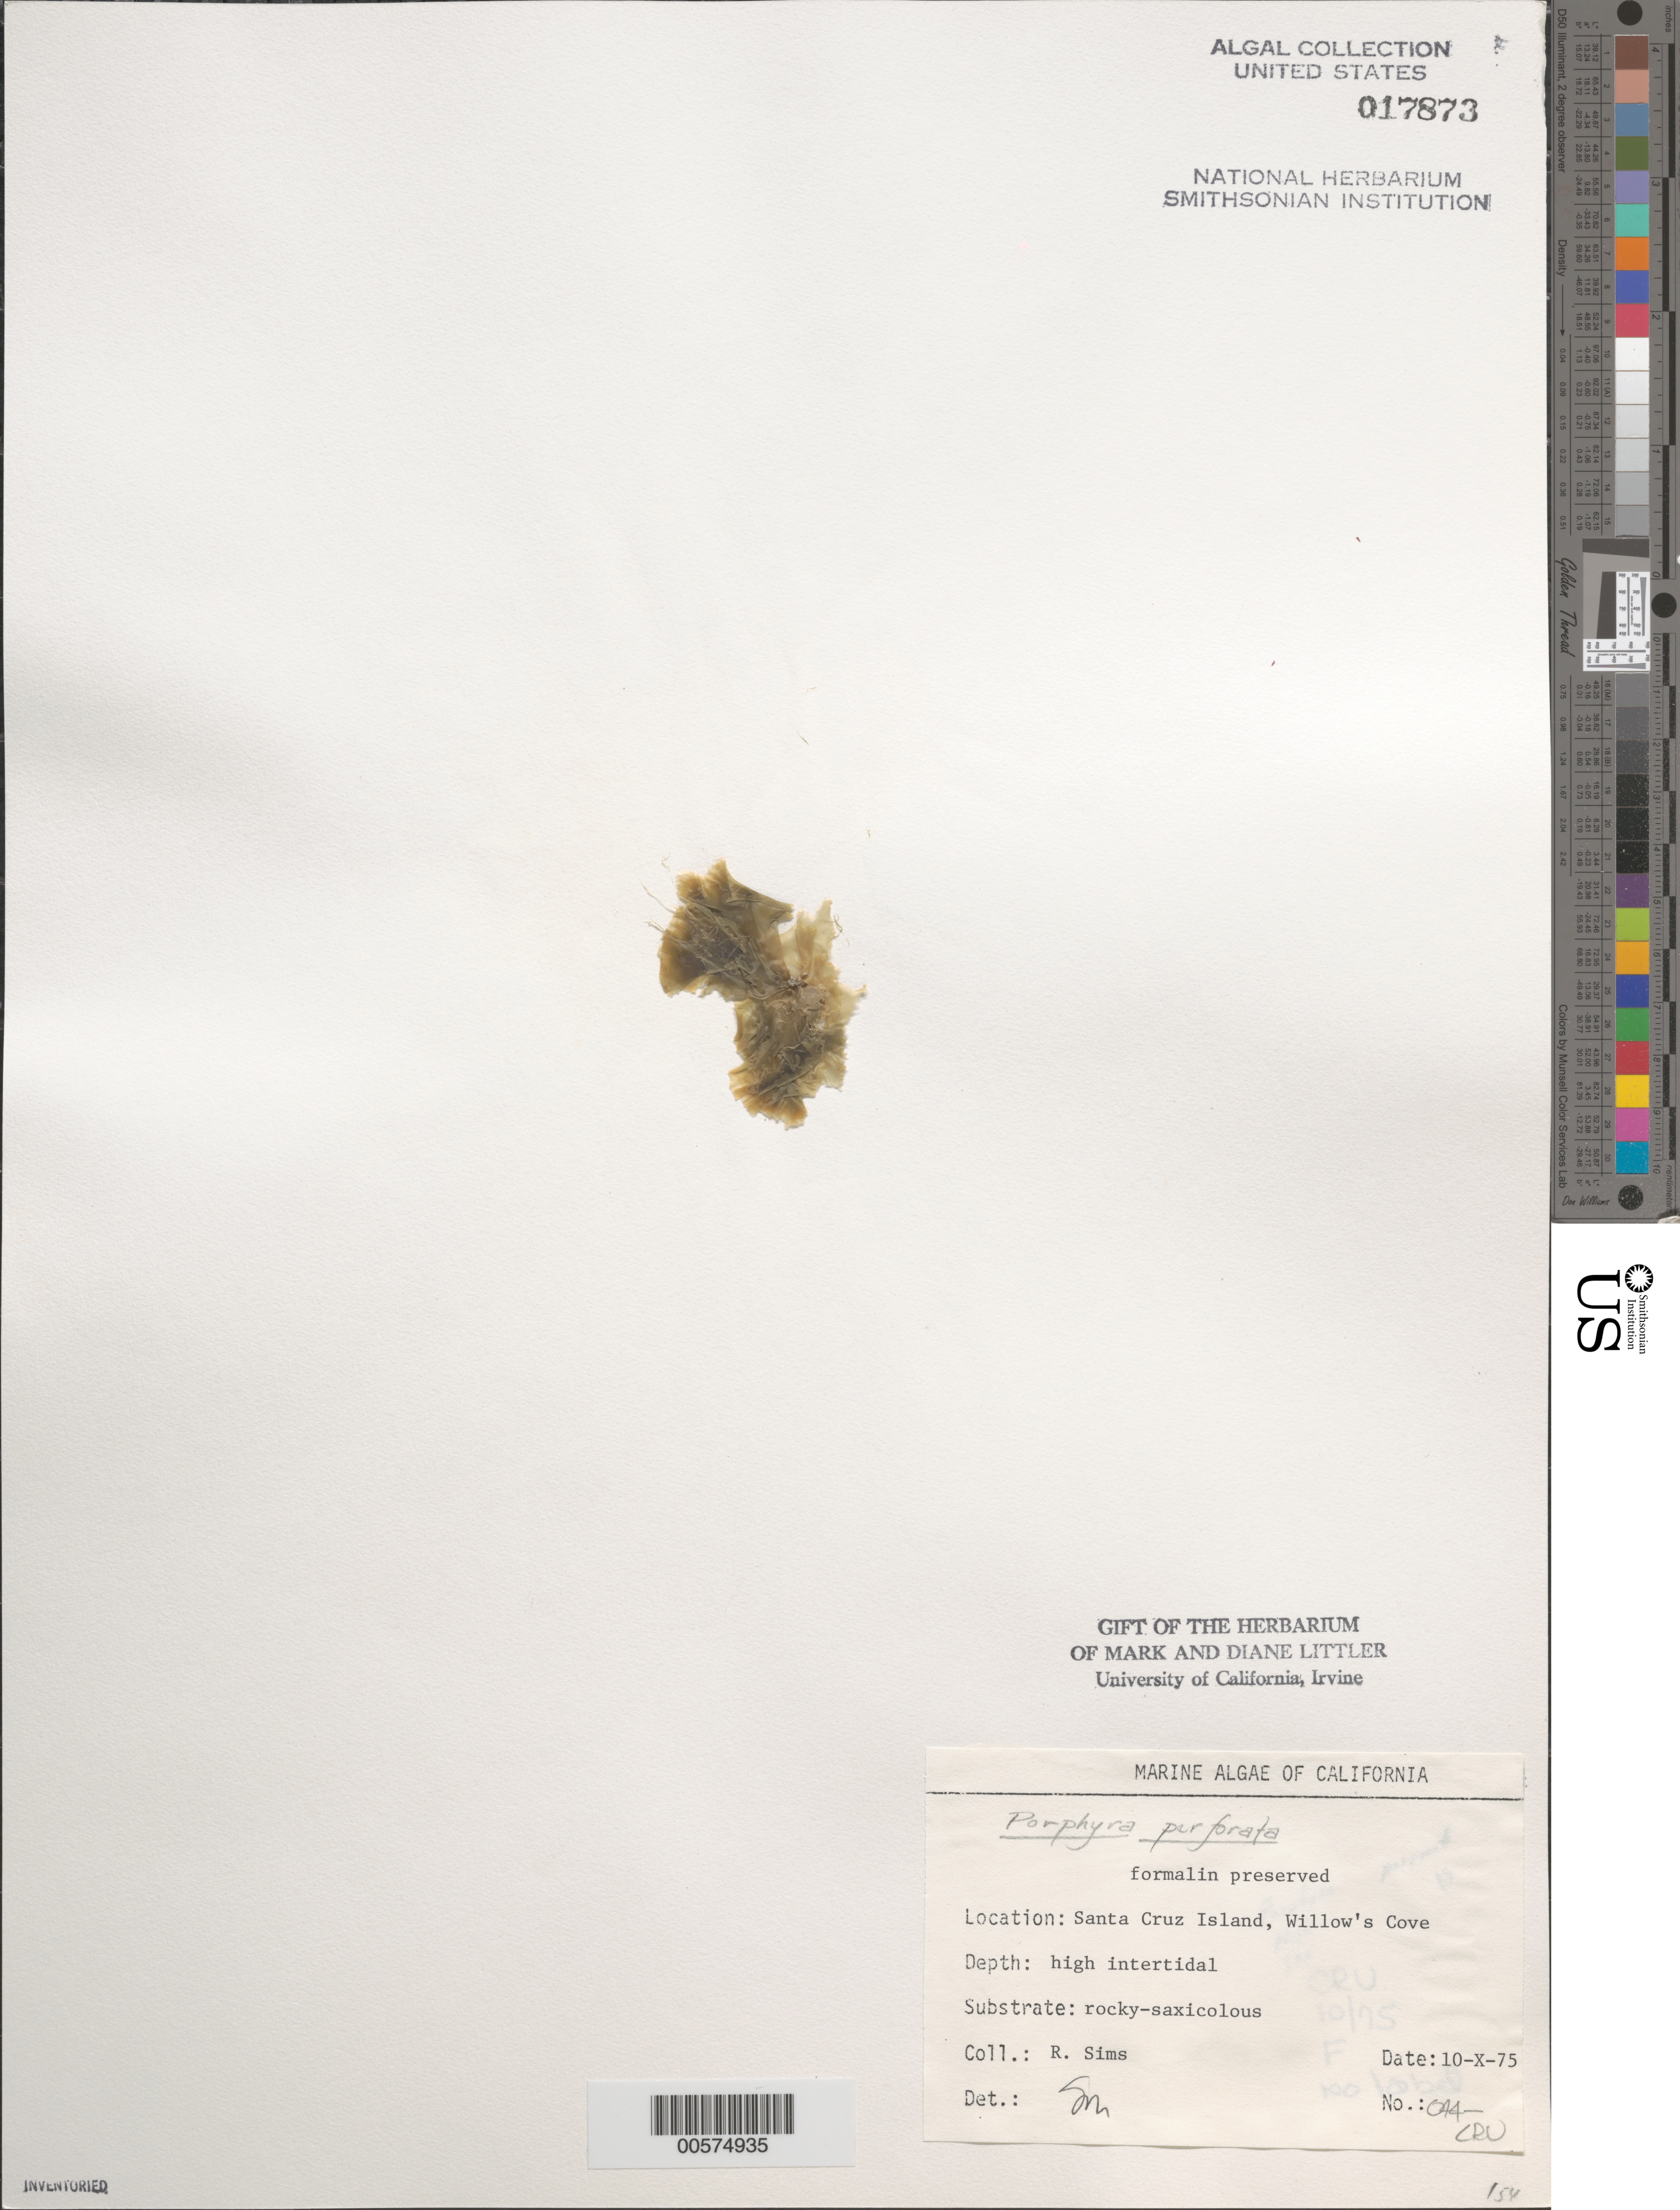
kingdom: Plantae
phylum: Rhodophyta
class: Bangiophyceae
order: Bangiales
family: Bangiaceae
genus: Pyropia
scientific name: Pyropia perforata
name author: (J. Agardh) S.C. Lindstrom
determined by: Algae name updating Project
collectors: R. H. Sims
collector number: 044-cru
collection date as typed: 10 Oct 1975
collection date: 1975-10-10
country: United States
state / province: California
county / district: Santa Barbara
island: Santa Cruz Island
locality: Willows Cove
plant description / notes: BLM-SOCALBIGHT Rocky Intertidal Survey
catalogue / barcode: US 17873